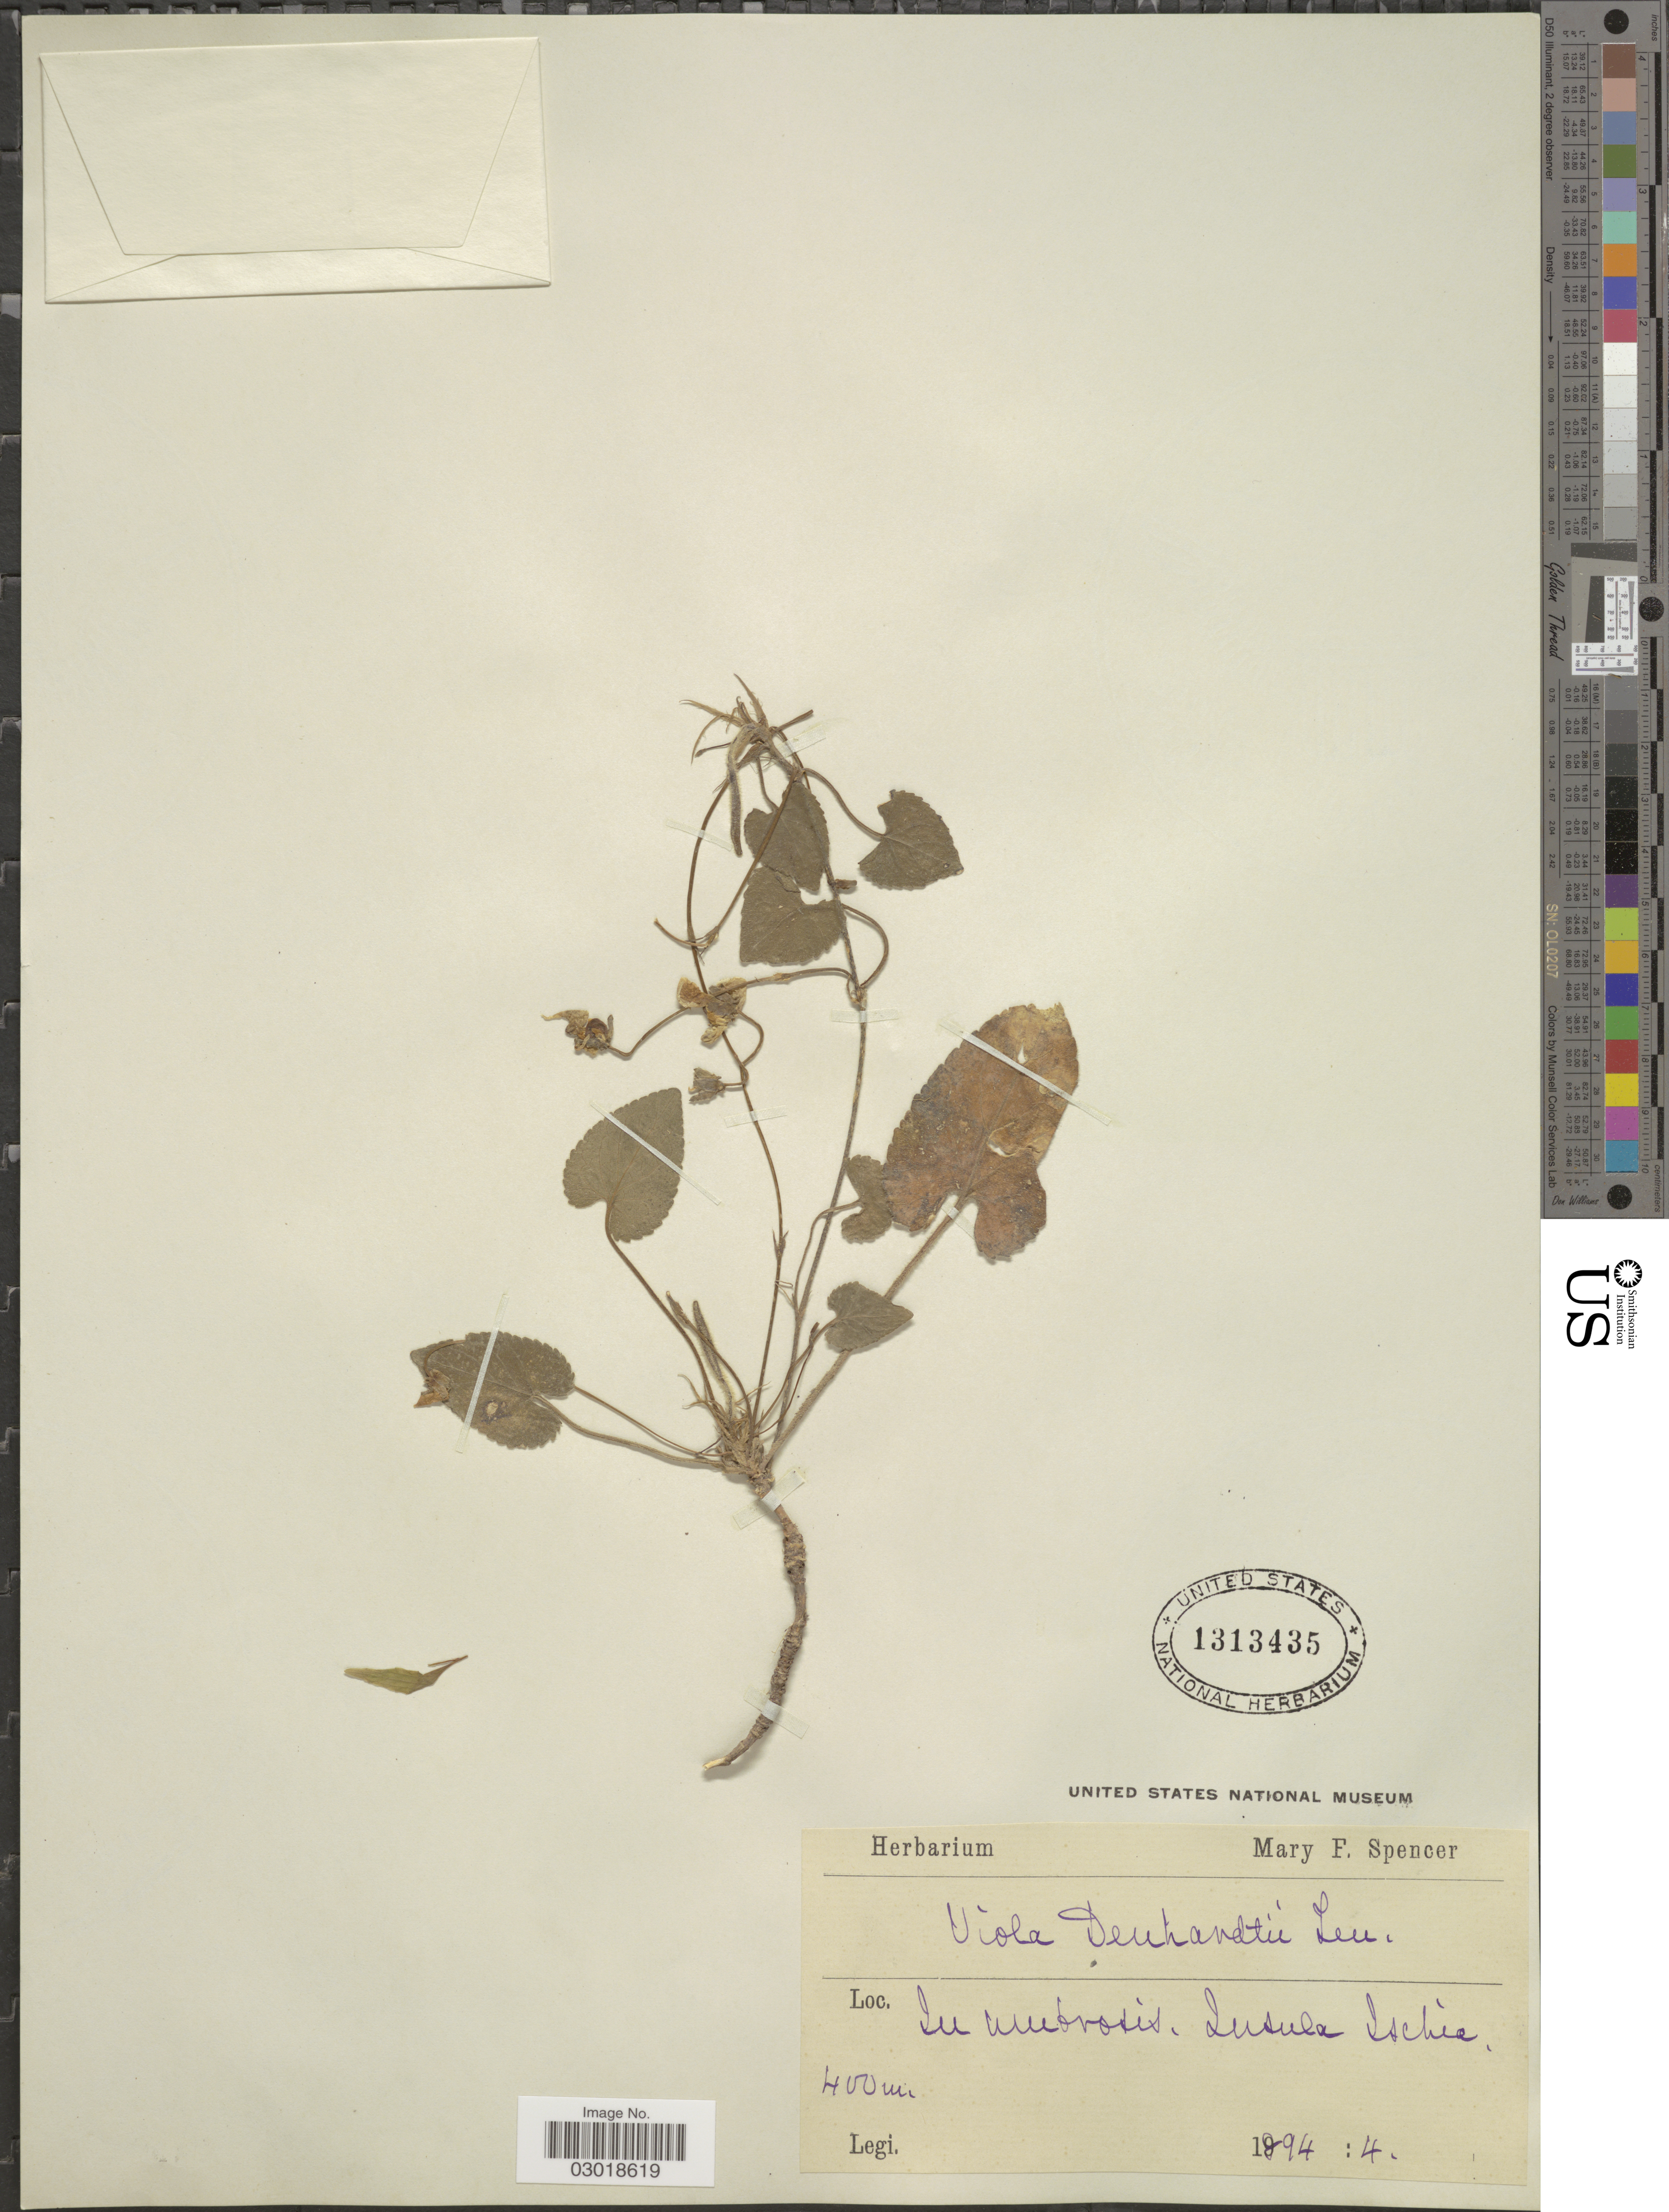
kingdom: Plantae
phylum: Tracheophyta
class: Magnoliopsida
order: Malpighiales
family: Violaceae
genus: Viola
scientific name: Viola dehnhardtii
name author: Ten.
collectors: M. Spencer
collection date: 1894-04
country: Italy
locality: In monbrotis, Insula Ischia.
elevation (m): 400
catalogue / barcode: US 1313435